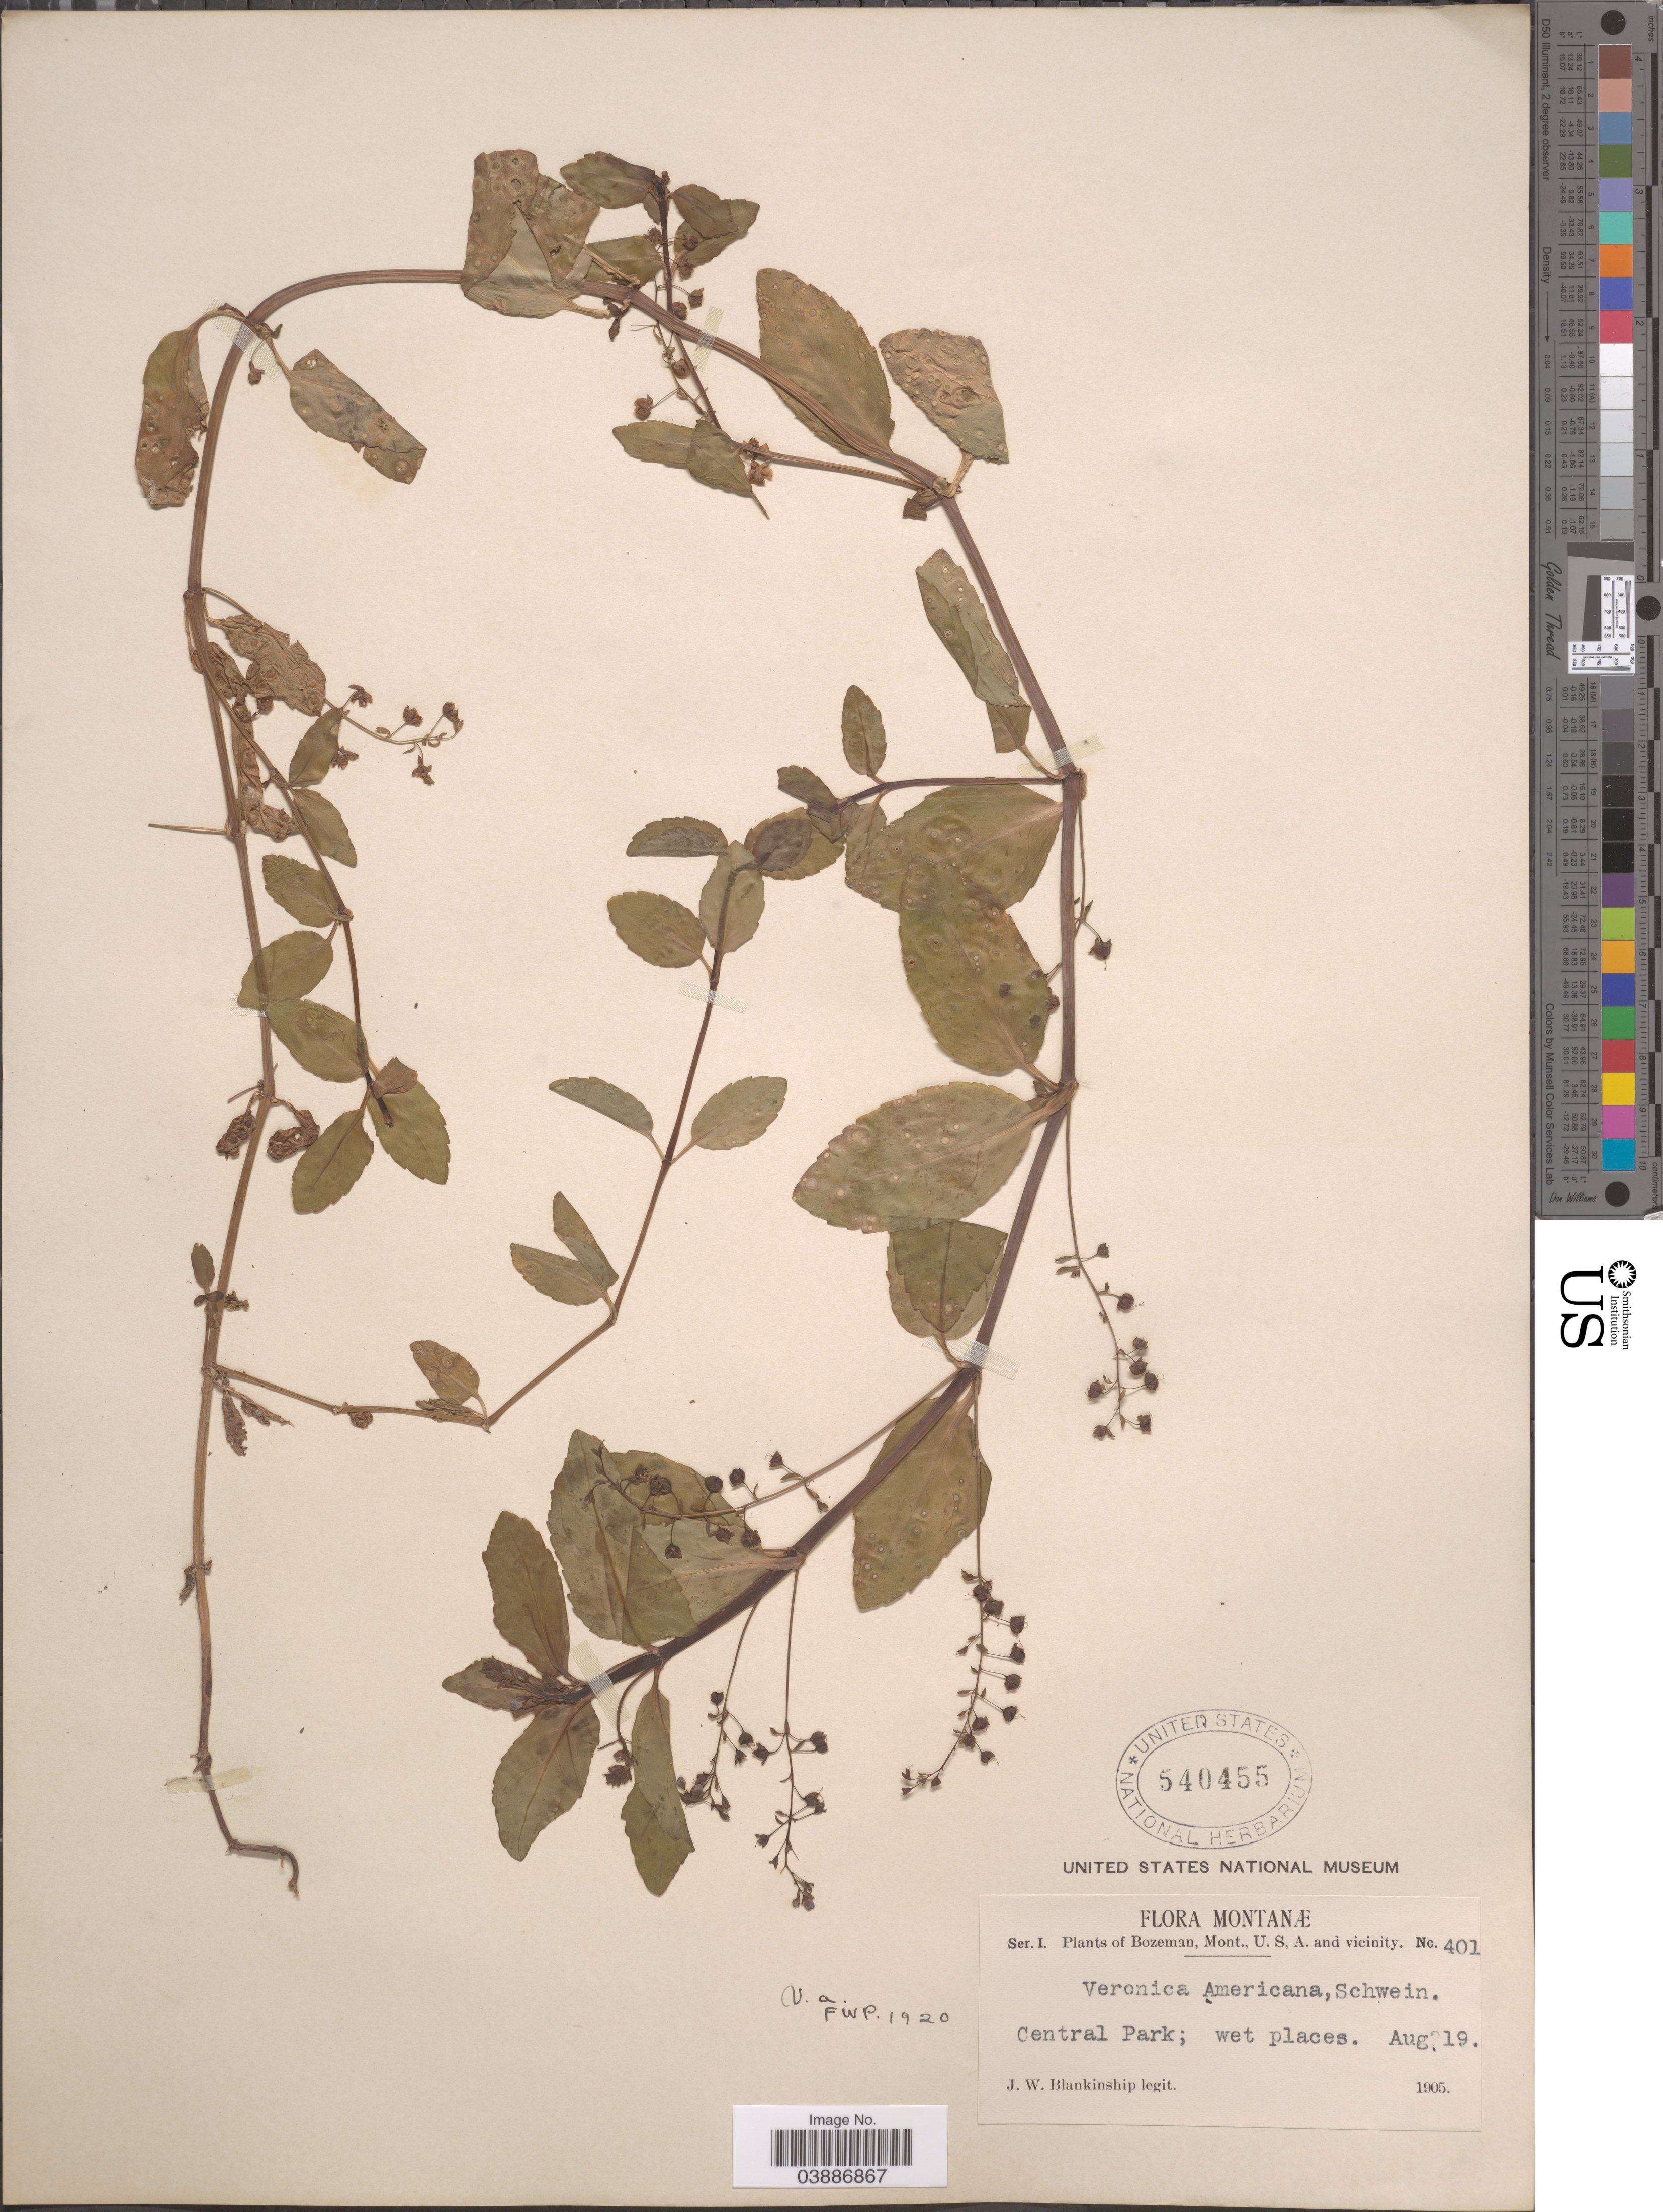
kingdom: Plantae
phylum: Tracheophyta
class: Magnoliopsida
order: Lamiales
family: Plantaginaceae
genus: Veronica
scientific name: Veronica americana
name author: Schwein. ex Benth.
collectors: J. W. Blankinship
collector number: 401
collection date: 1905-08-19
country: United States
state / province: Montana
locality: Bozeman, and vicinity. Central Park.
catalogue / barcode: US 540455